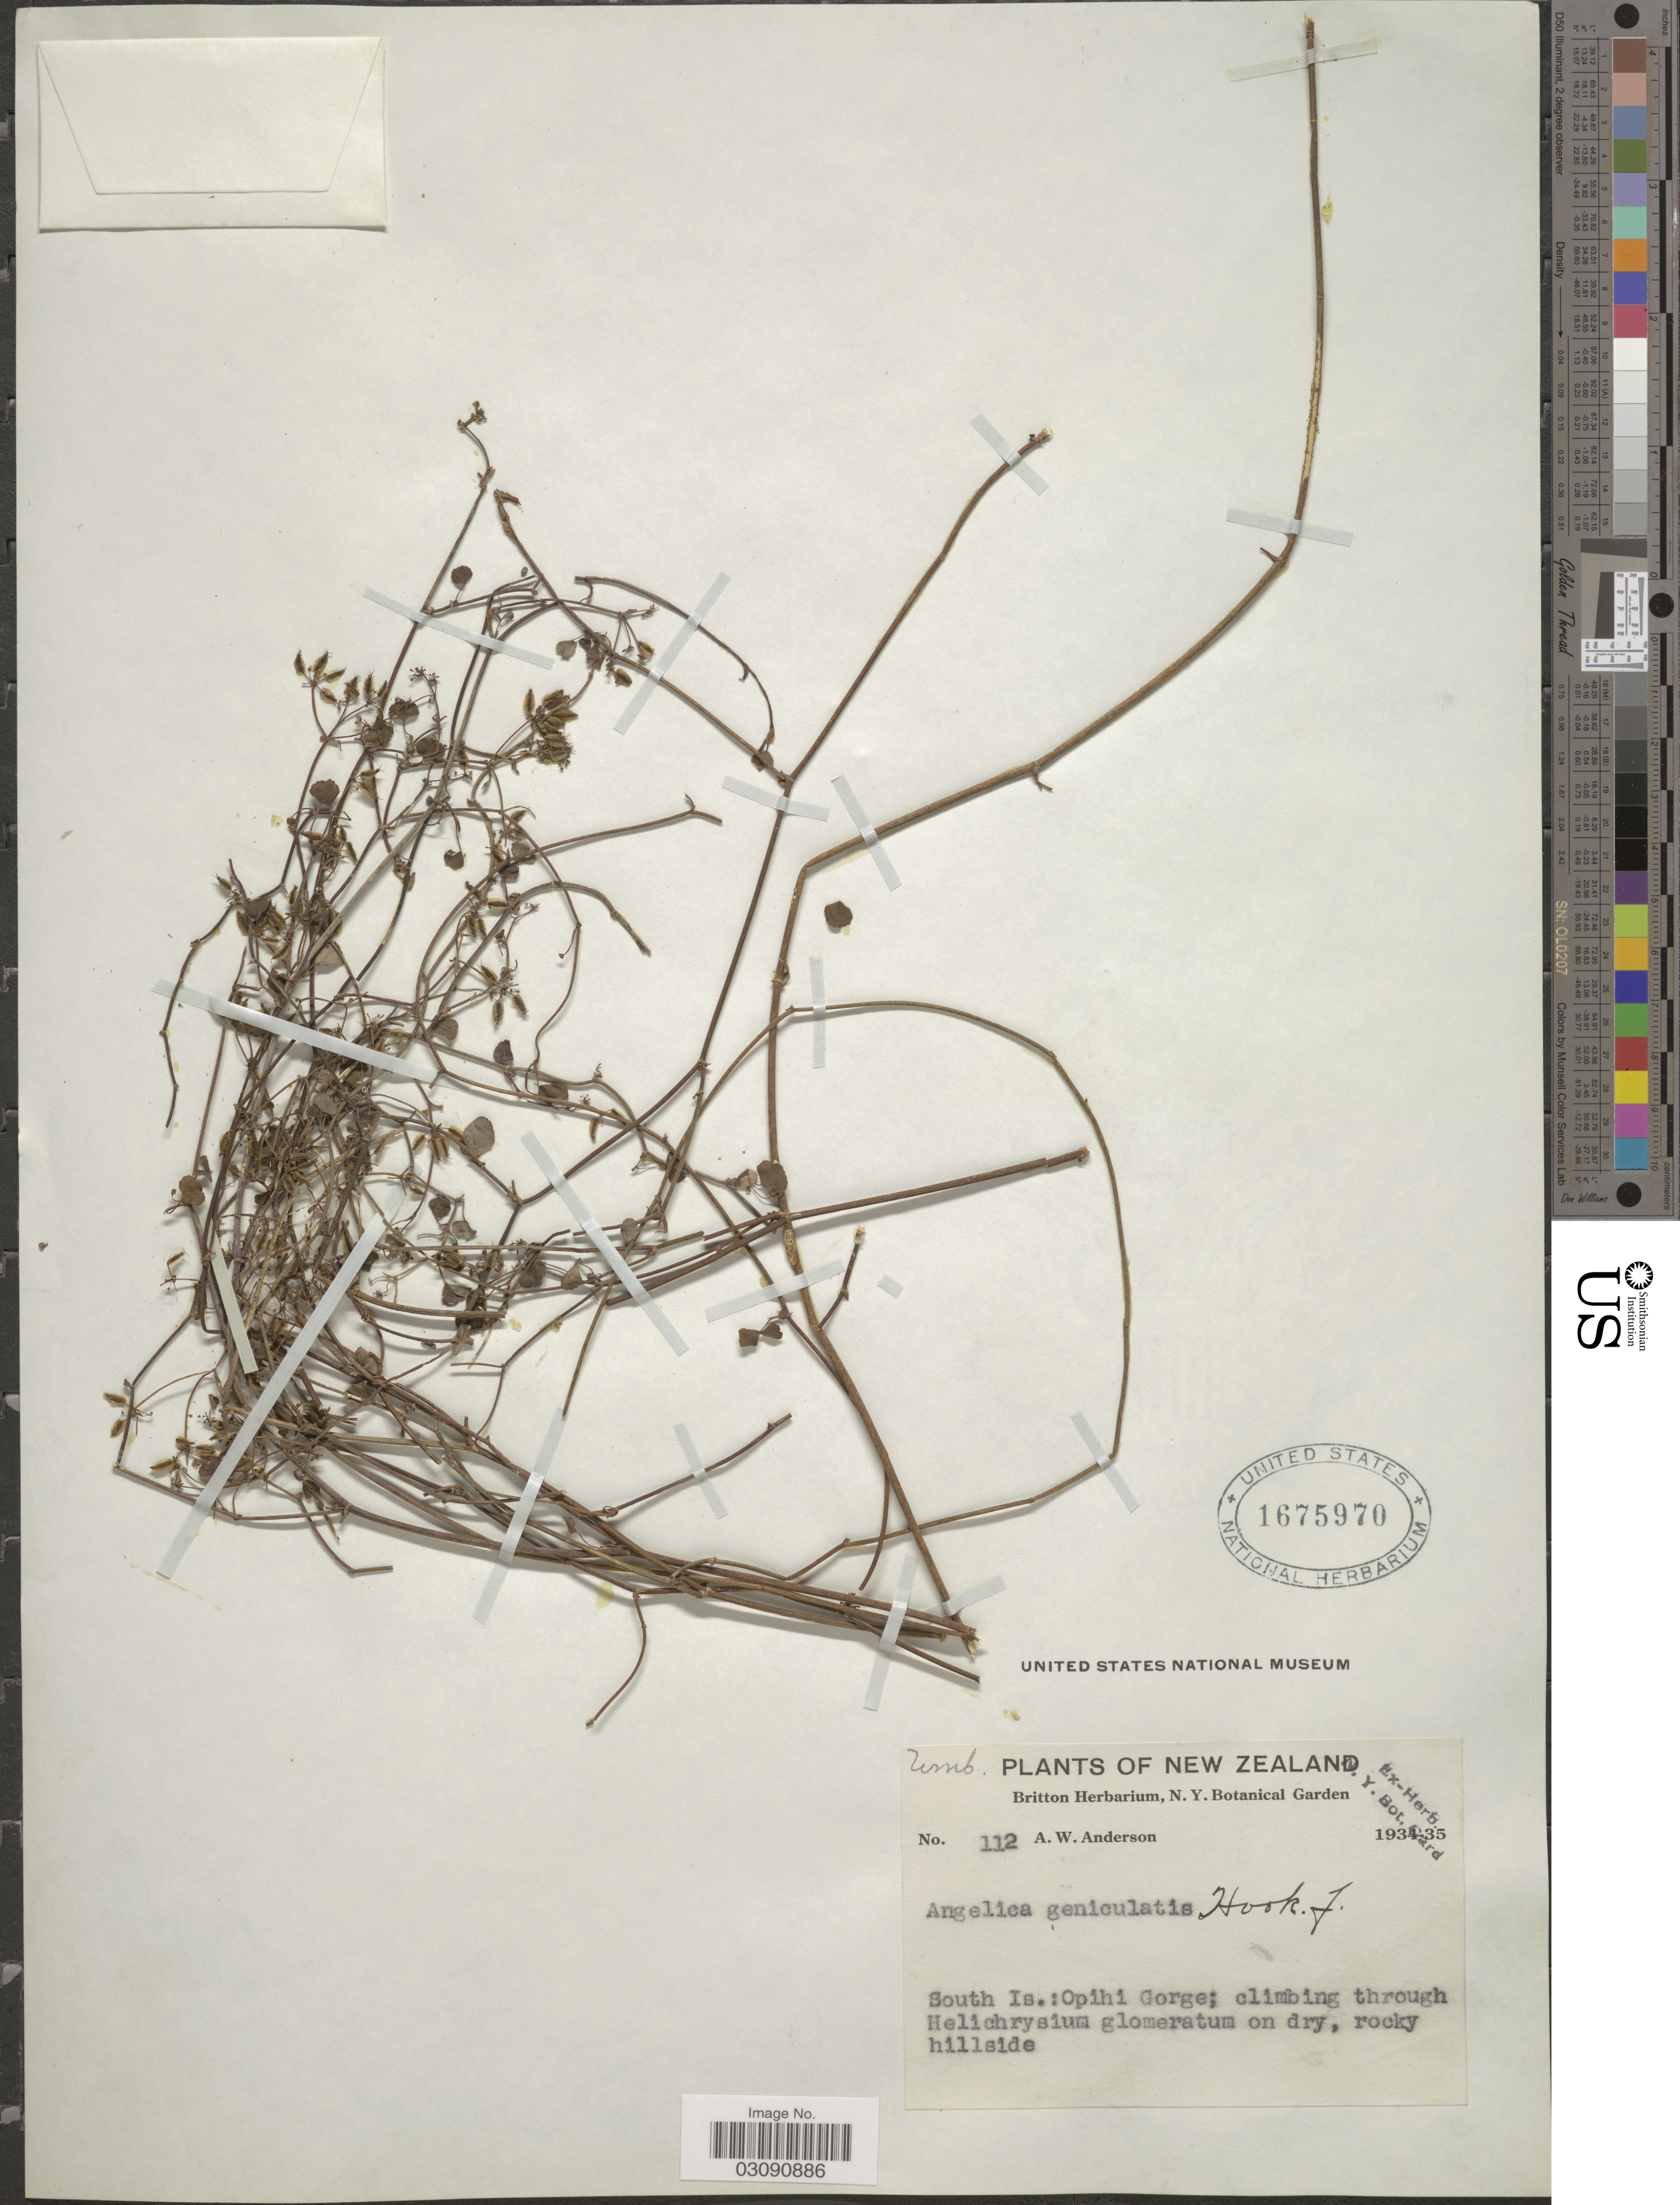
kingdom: Plantae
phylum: Tracheophyta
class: Magnoliopsida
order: Apiales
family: Apiaceae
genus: Scandia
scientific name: Scandia geniculata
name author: (G. Forst.) J.W. Dawson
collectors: A. W. Anderson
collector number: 112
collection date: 1934/1935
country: New Zealand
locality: South Is.: Opihi Gorge.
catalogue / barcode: US 1675970